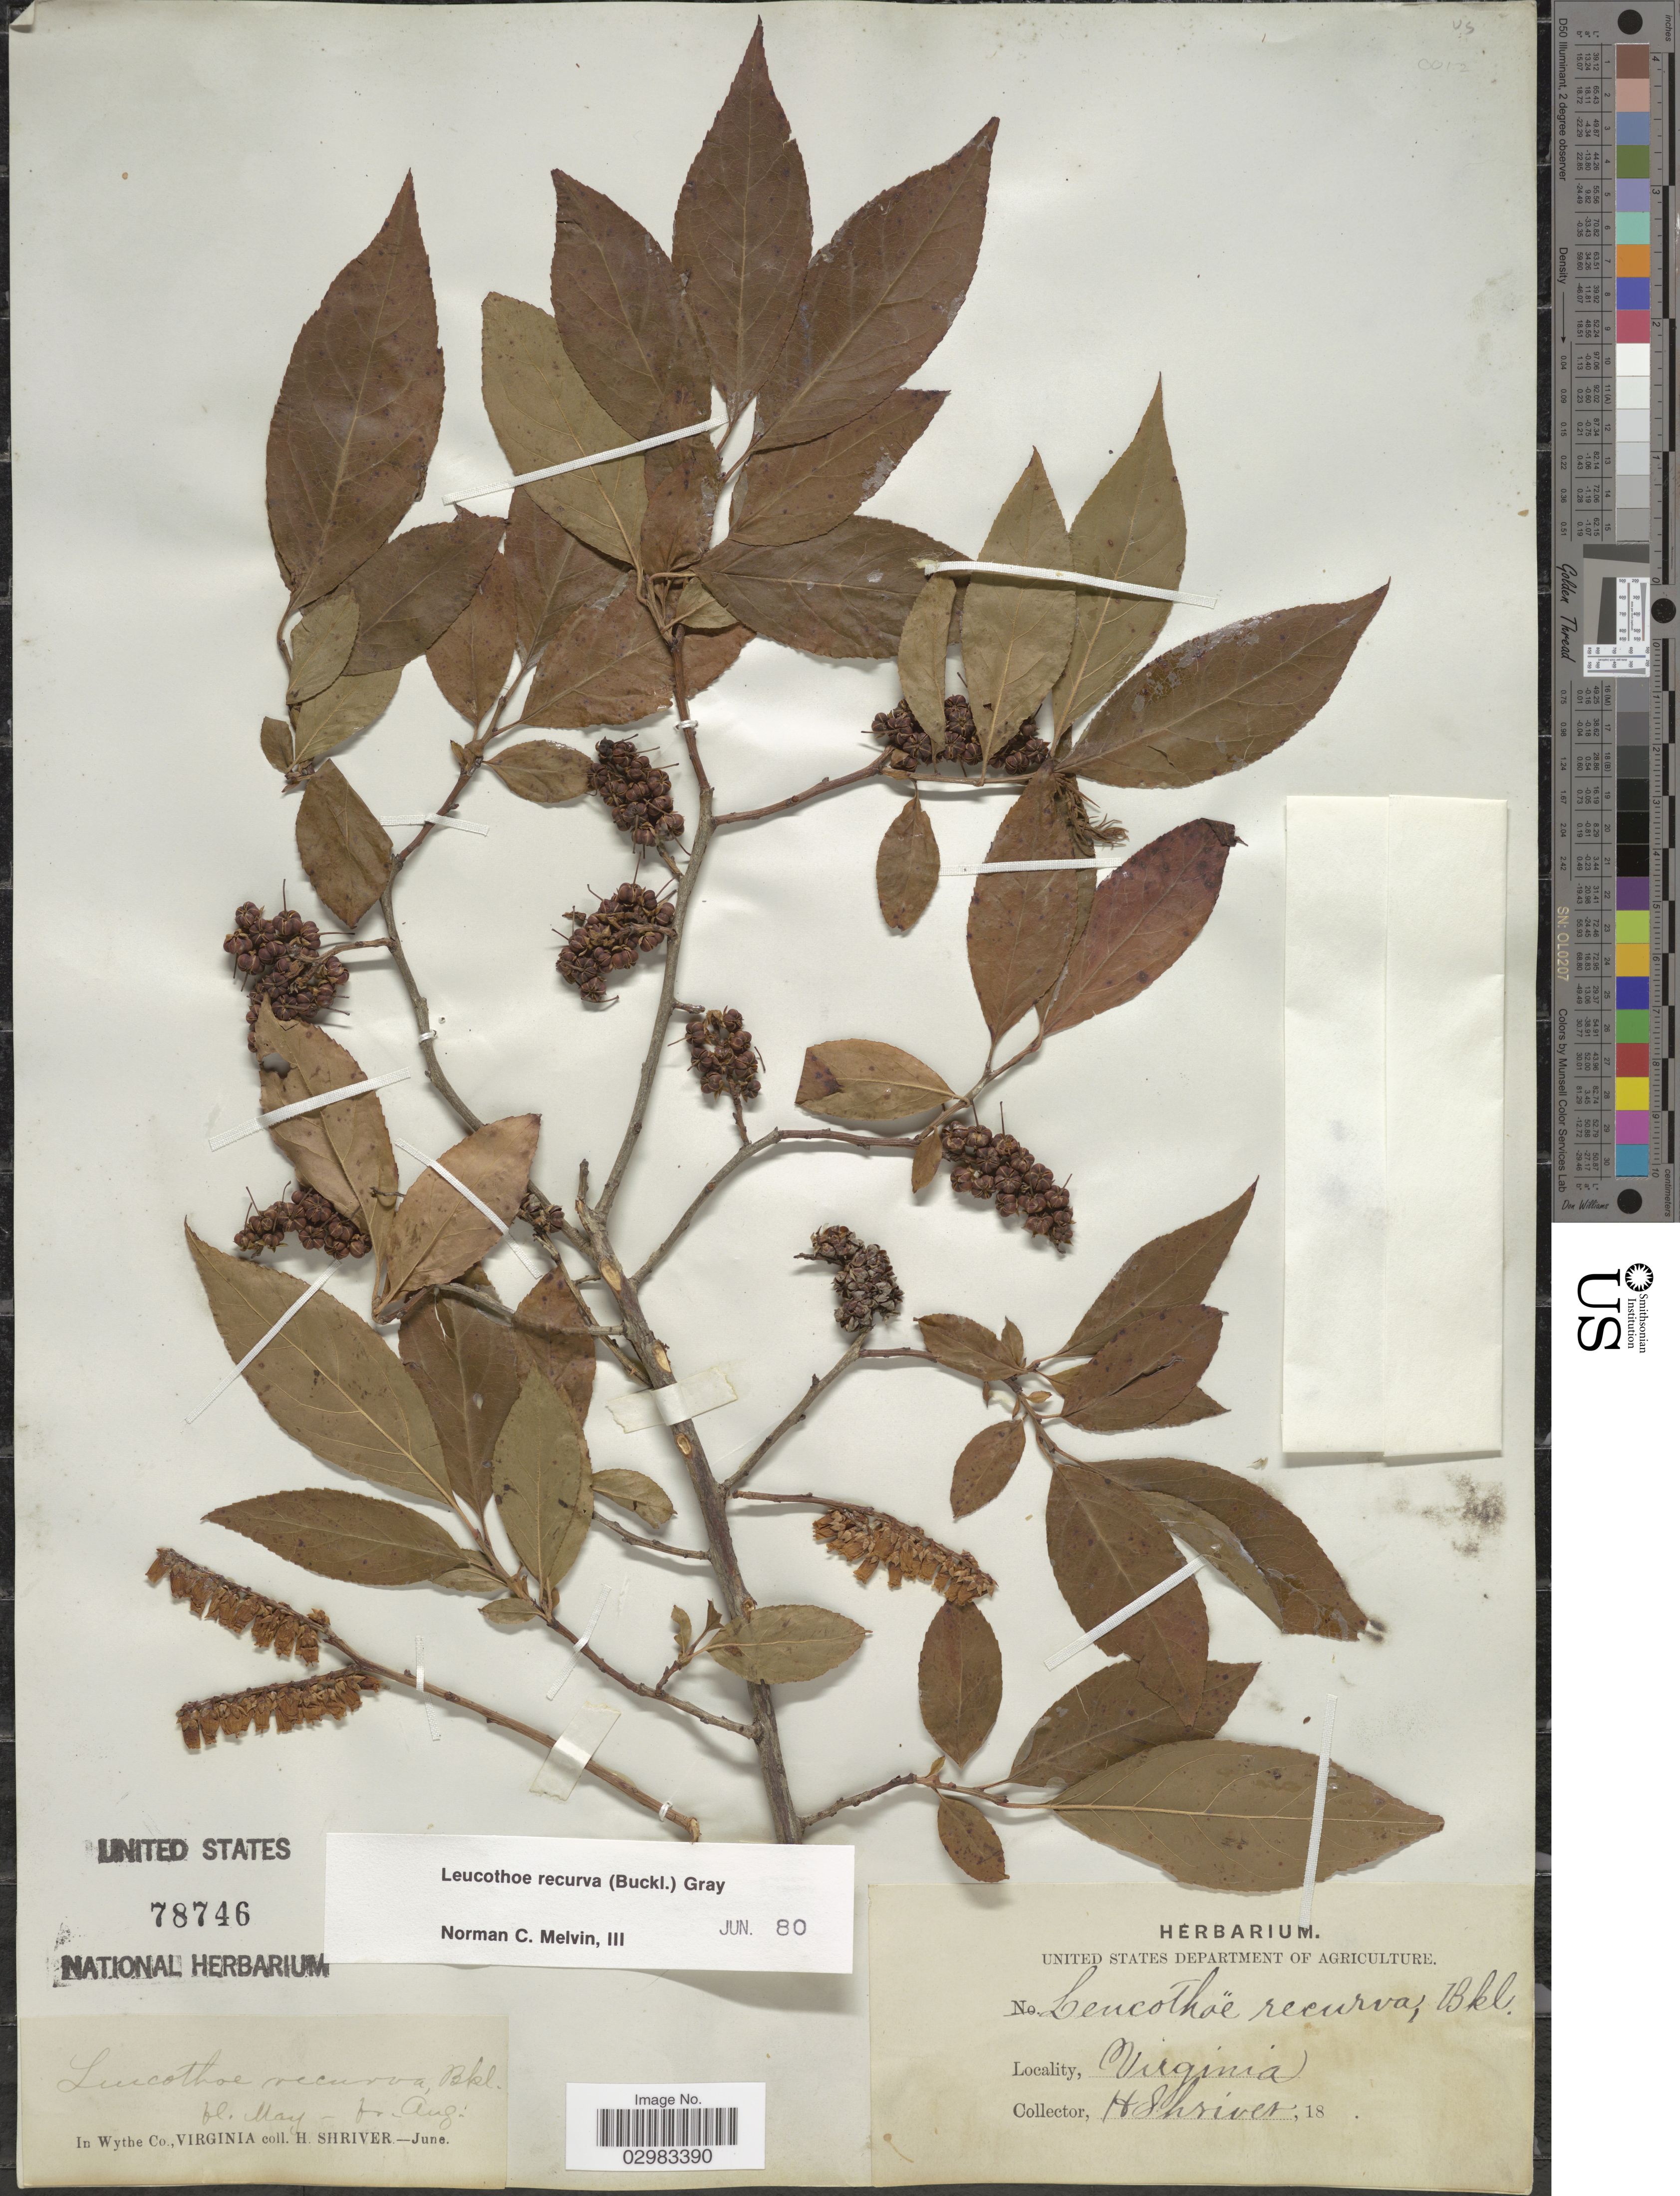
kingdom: Plantae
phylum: Tracheophyta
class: Magnoliopsida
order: Ericales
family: Ericaceae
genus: Leucothoe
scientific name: Leucothoë recurva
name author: (Buckley) A. Gray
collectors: H. Shriver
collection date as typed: June 18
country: United States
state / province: Virginia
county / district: Wythe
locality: In Wythe Co.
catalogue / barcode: US 78746